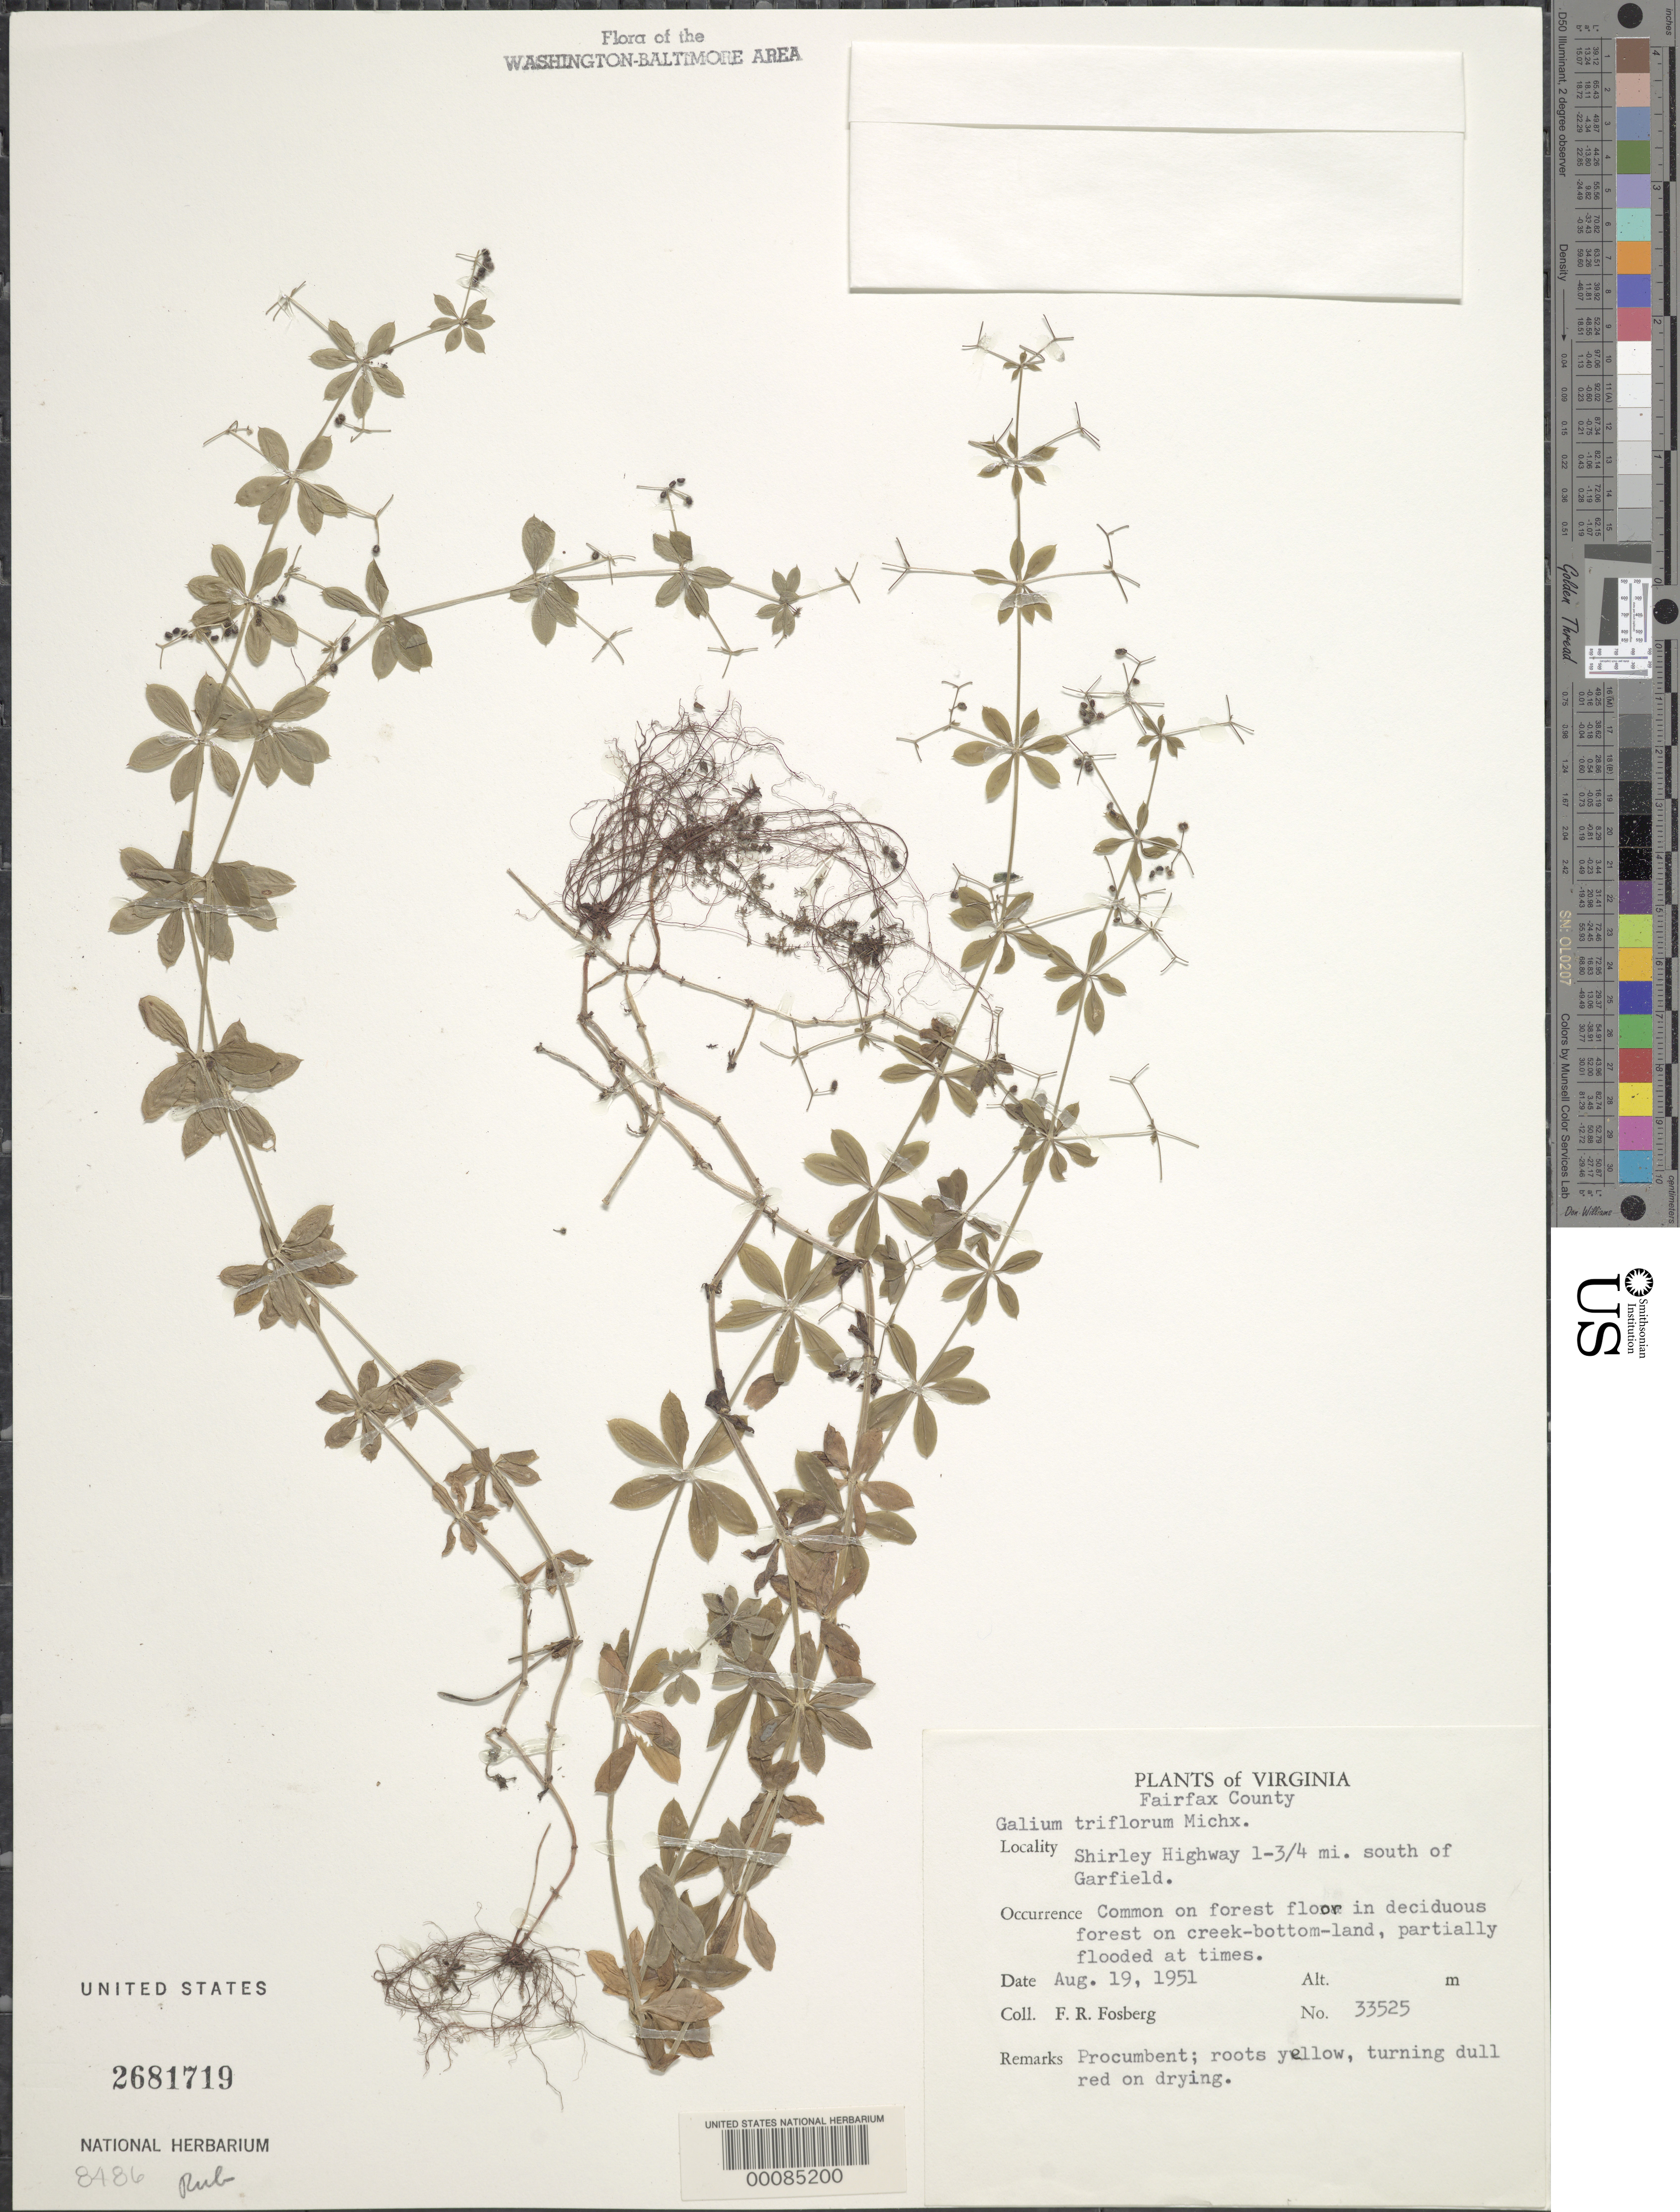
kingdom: Plantae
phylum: Tracheophyta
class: Magnoliopsida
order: Gentianales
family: Rubiaceae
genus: Galium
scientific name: Galium triflorum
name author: Michx.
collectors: F. R. Fosberg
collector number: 33525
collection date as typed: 19 Aug 1951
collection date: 1951-08-19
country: United States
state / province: Virginia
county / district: Fairfax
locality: Shirley Highway, south of Garfield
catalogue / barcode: US 2681719